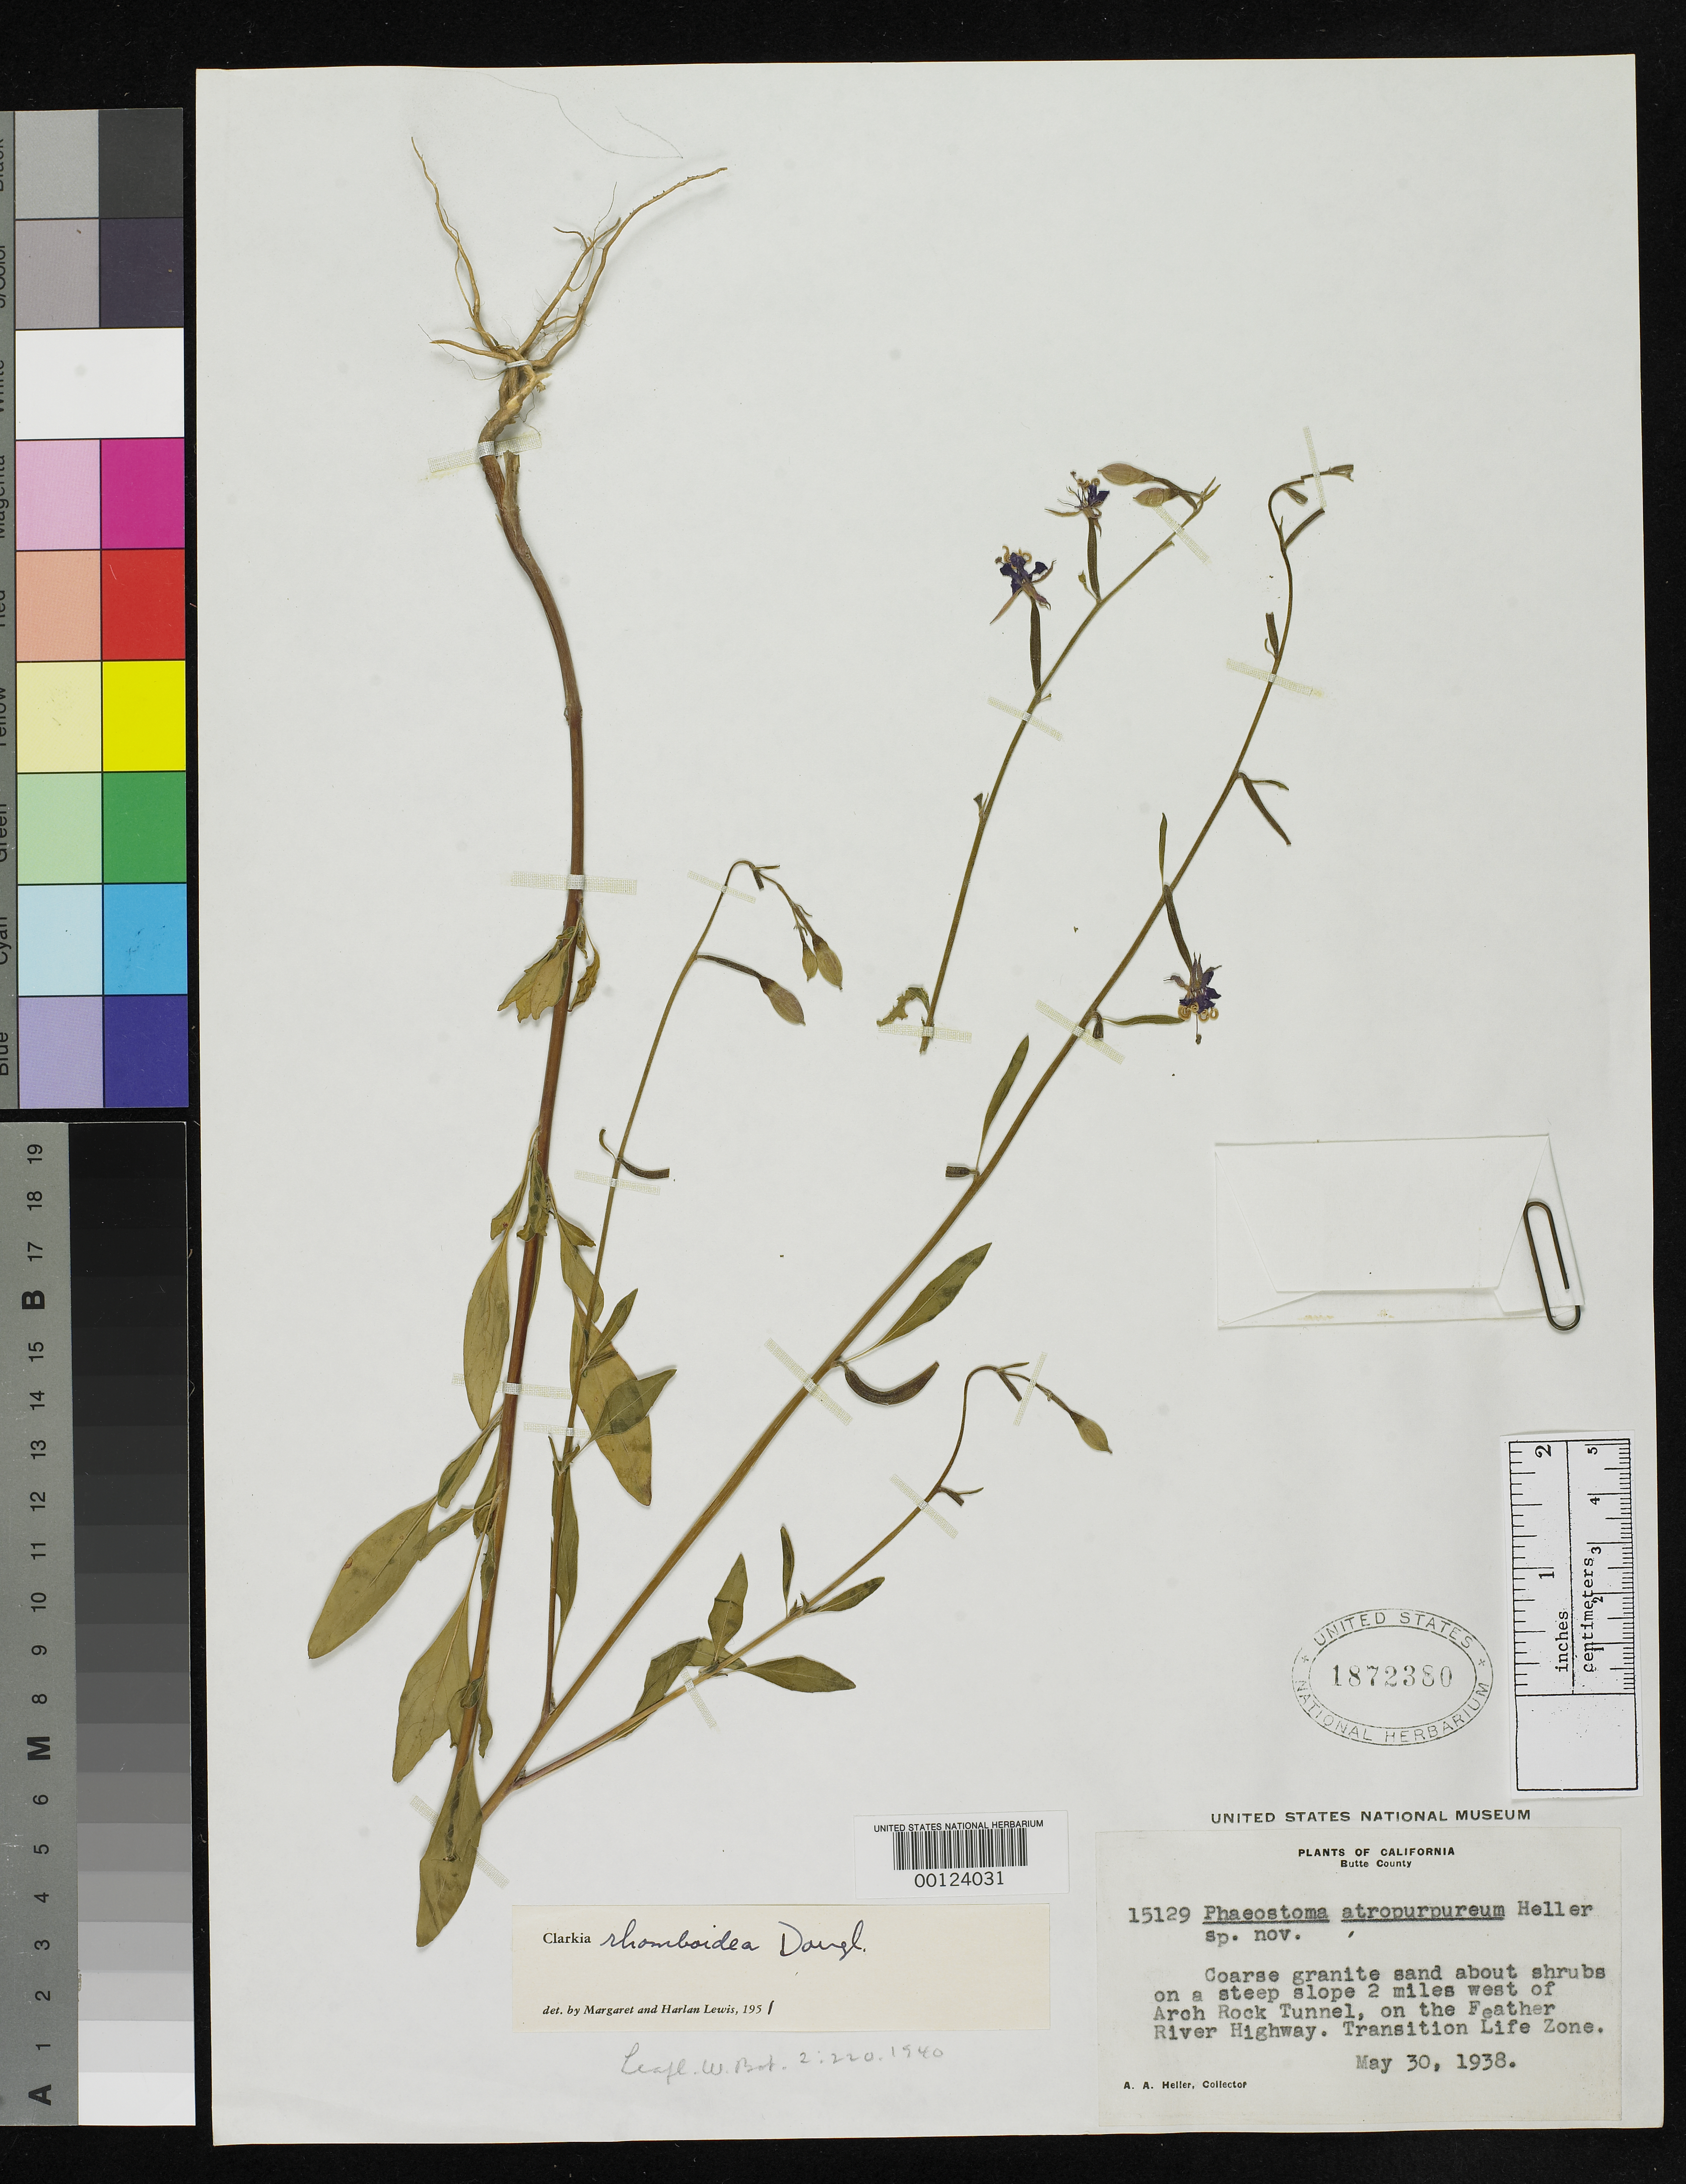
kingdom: Plantae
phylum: Tracheophyta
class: Magnoliopsida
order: Myrtales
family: Onagraceae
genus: Phaeostoma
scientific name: Phaeostoma atropurpureum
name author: A. Heller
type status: Isotype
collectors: A. A. Heller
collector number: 15129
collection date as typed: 30 May 1938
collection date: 1938-05-30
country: United States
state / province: California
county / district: Butte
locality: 2 mi W of Arch Rock Tunnel, Feather River Highway.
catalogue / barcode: US 1872380